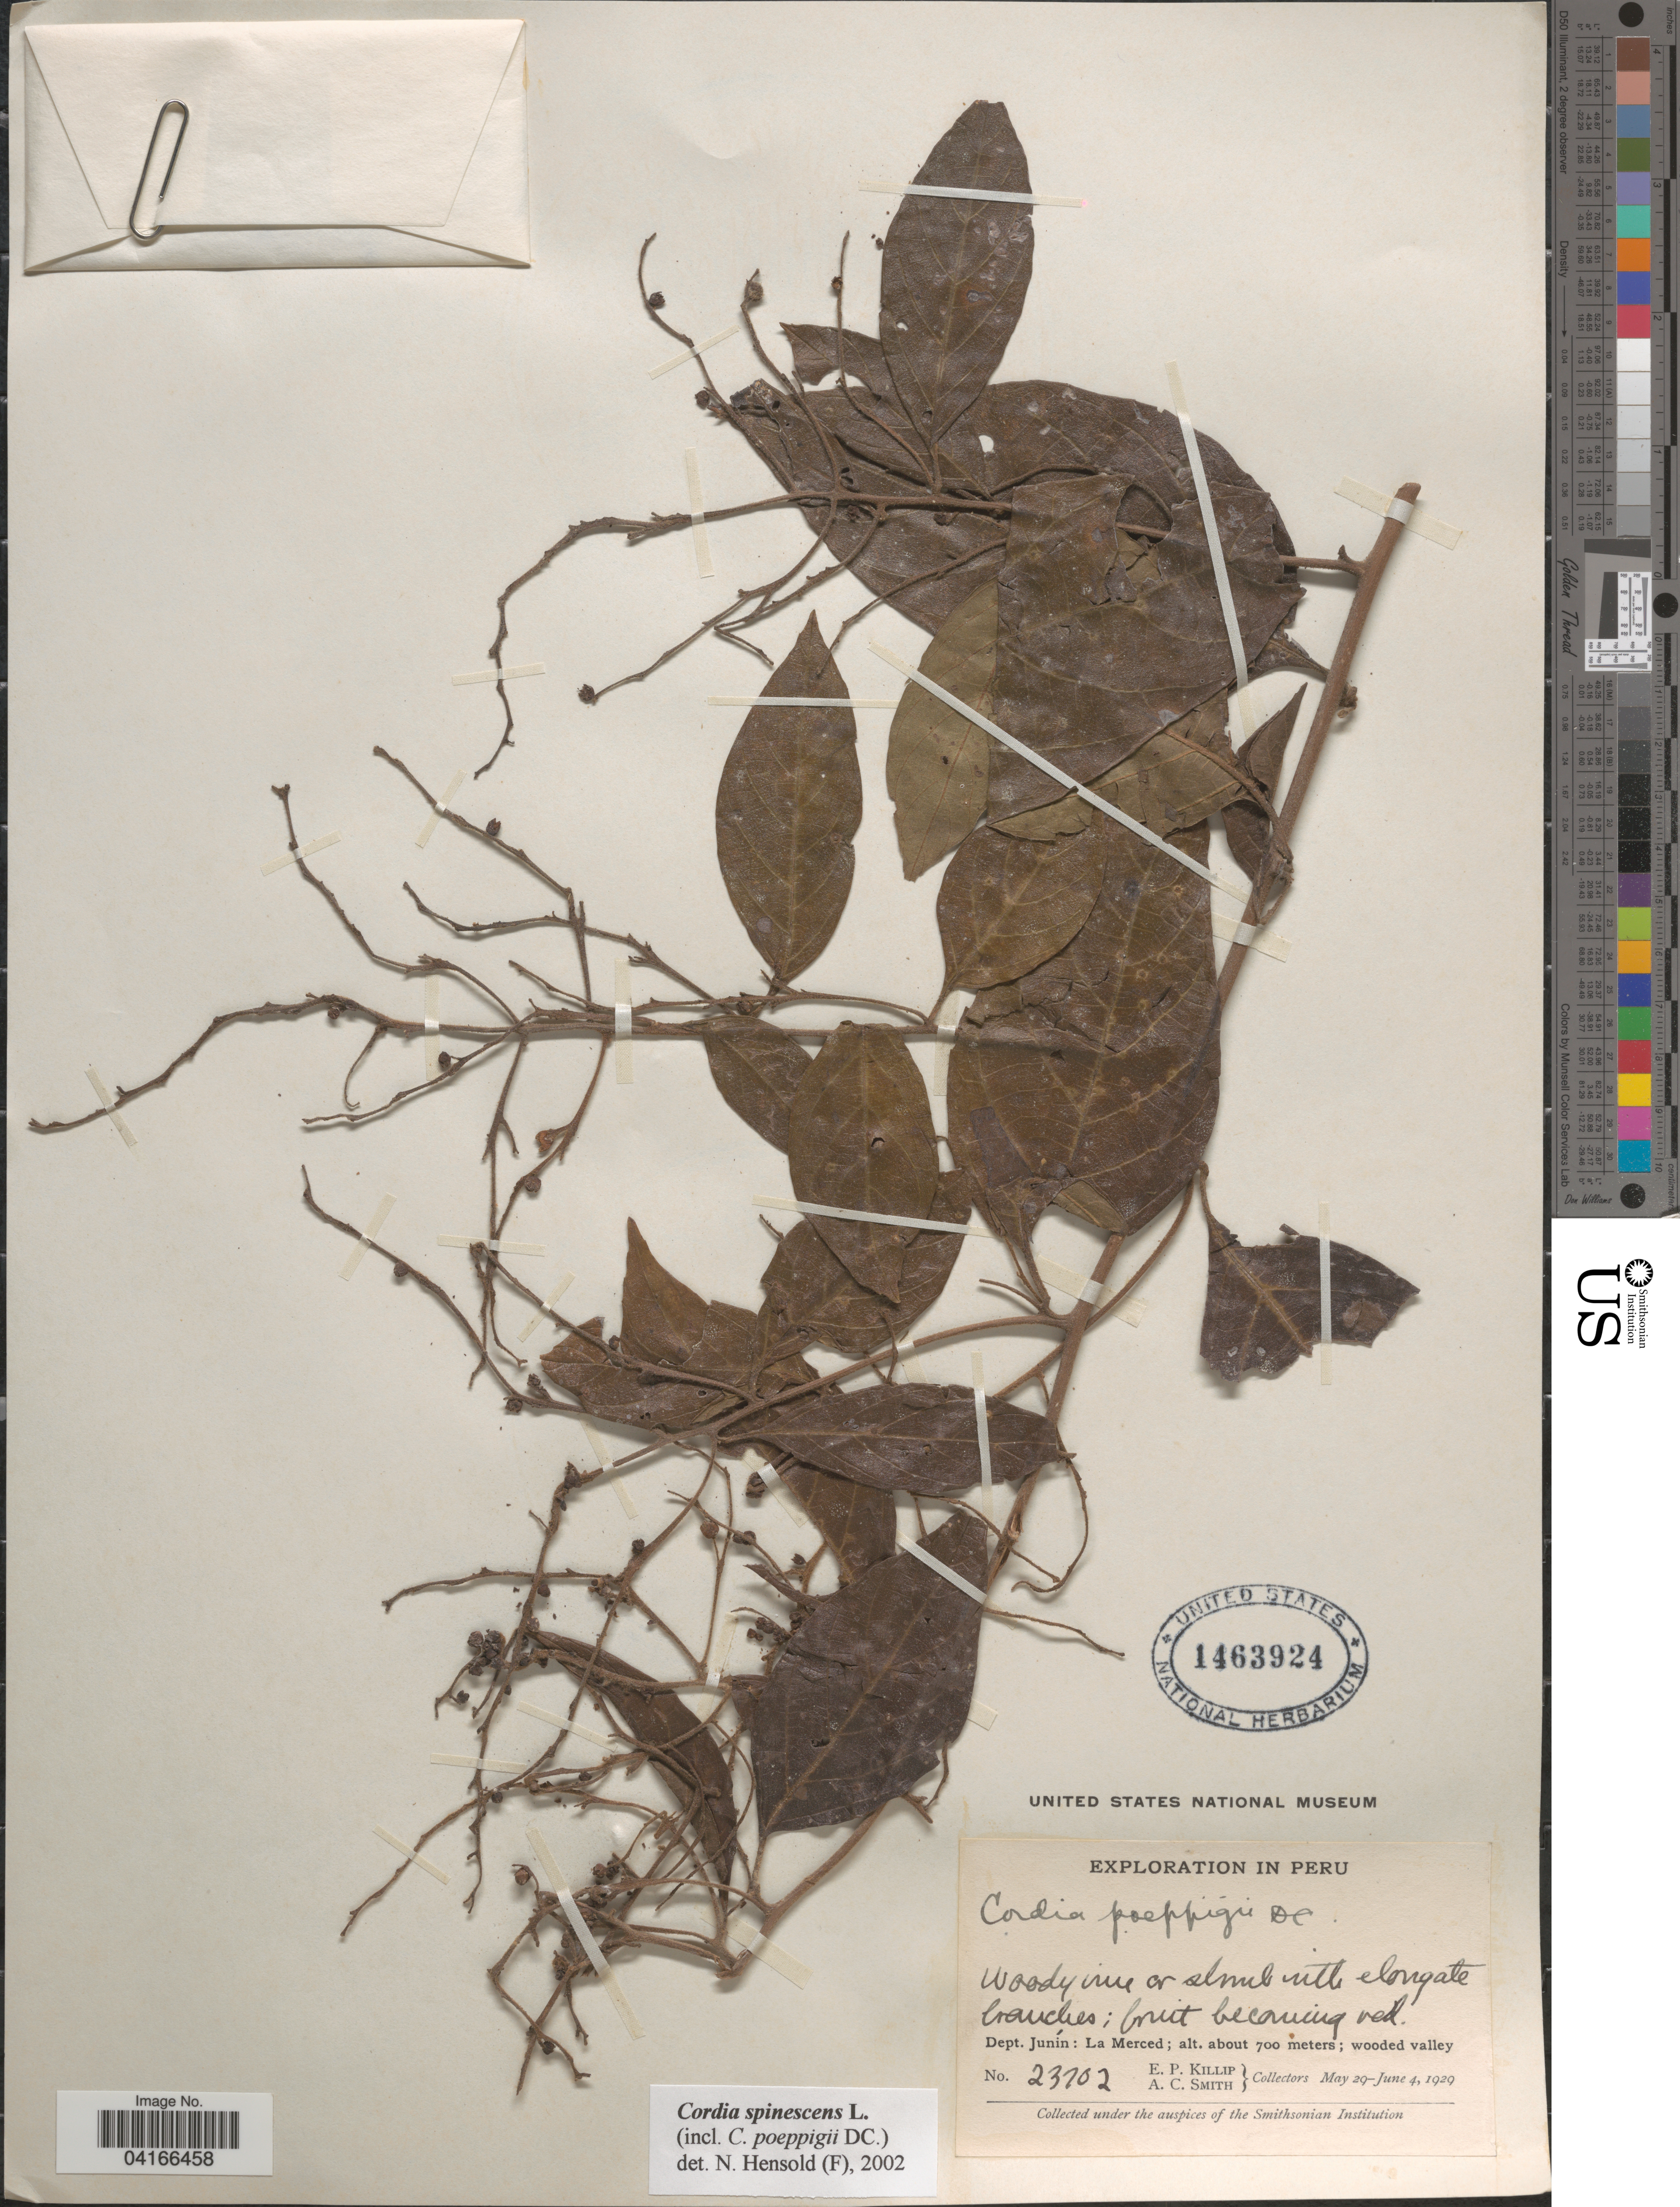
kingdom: Plantae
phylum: Tracheophyta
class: Magnoliopsida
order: Boraginales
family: Cordiaceae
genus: Cordia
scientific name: Cordia spinescens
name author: L.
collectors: E. P. Killip & A. C. Smith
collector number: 23702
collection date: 1929-05-29/1929-06-04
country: Peru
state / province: Junín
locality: Dept. Junín : La Merced ; wooded valley.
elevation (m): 700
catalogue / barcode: US 1463924